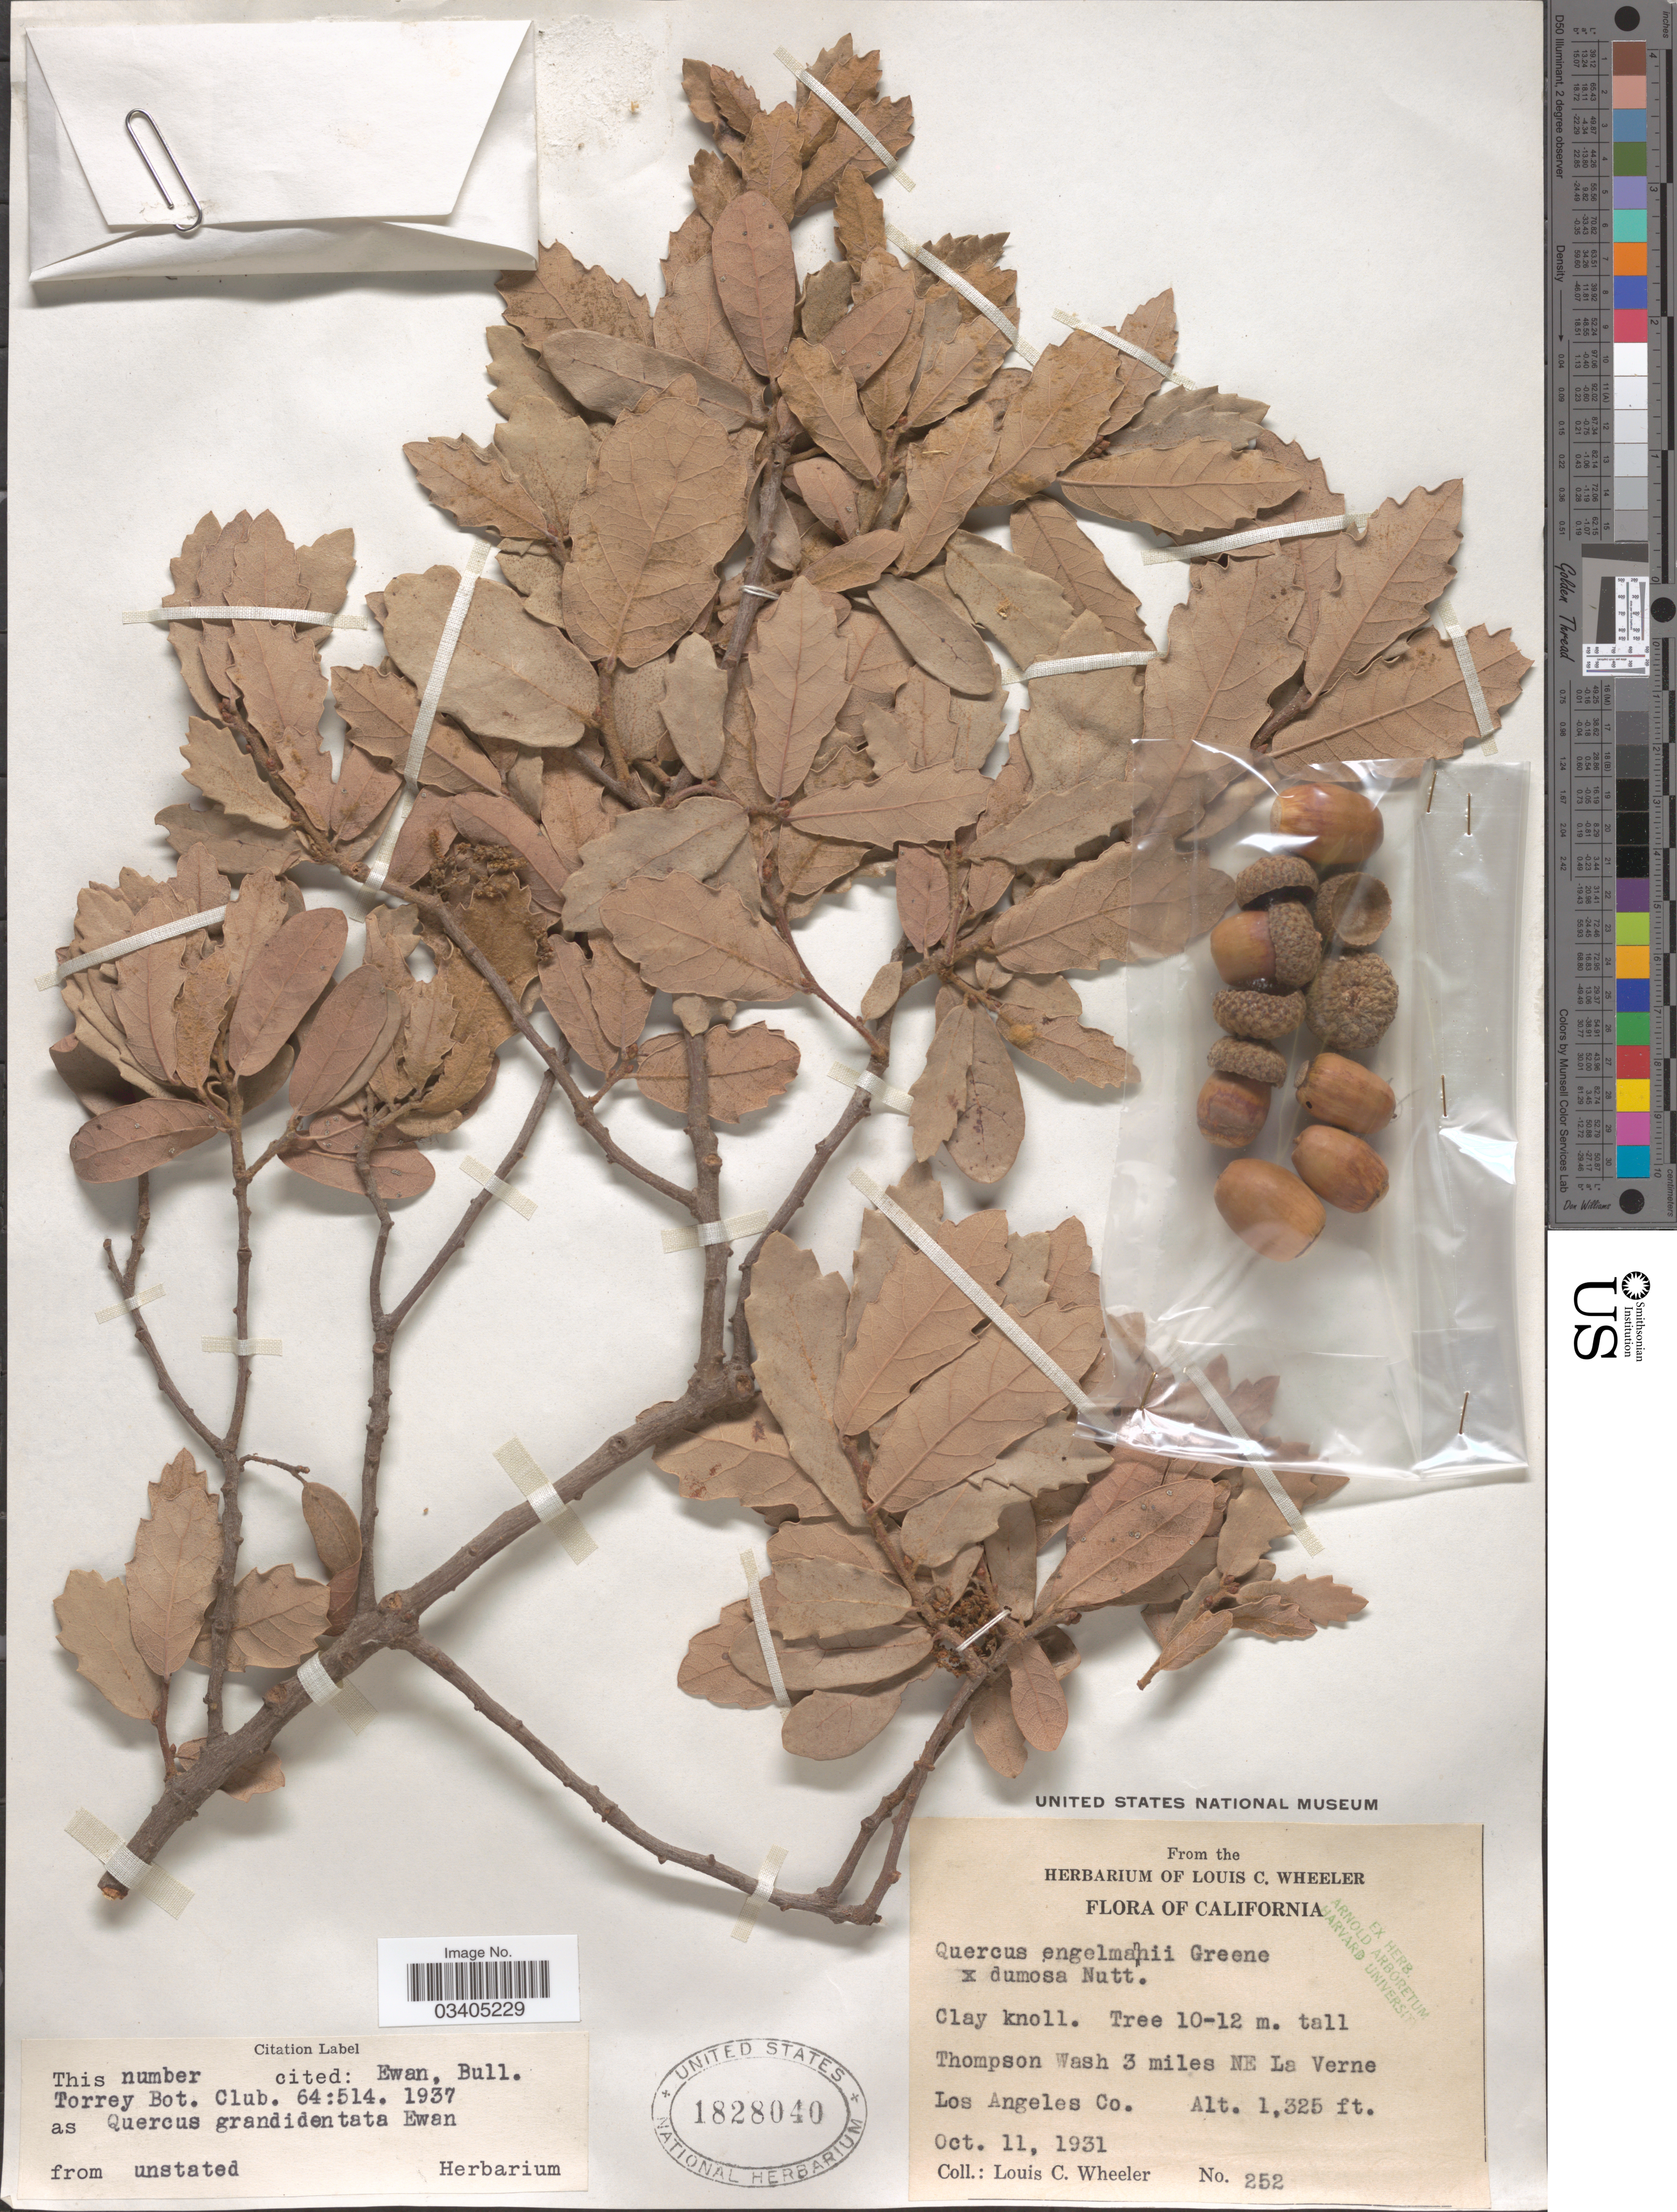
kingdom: Plantae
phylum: Tracheophyta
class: Magnoliopsida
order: Fagales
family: Fagaceae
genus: Quercus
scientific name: Quercus grandidentata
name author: Ewan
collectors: L. C. Wheeler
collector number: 252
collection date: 1931-10-11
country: United States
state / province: California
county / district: Los Angeles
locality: Thompson Wash 3 miles NE La Verne, Los Angeles Co.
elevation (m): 404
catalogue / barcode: US 1828040